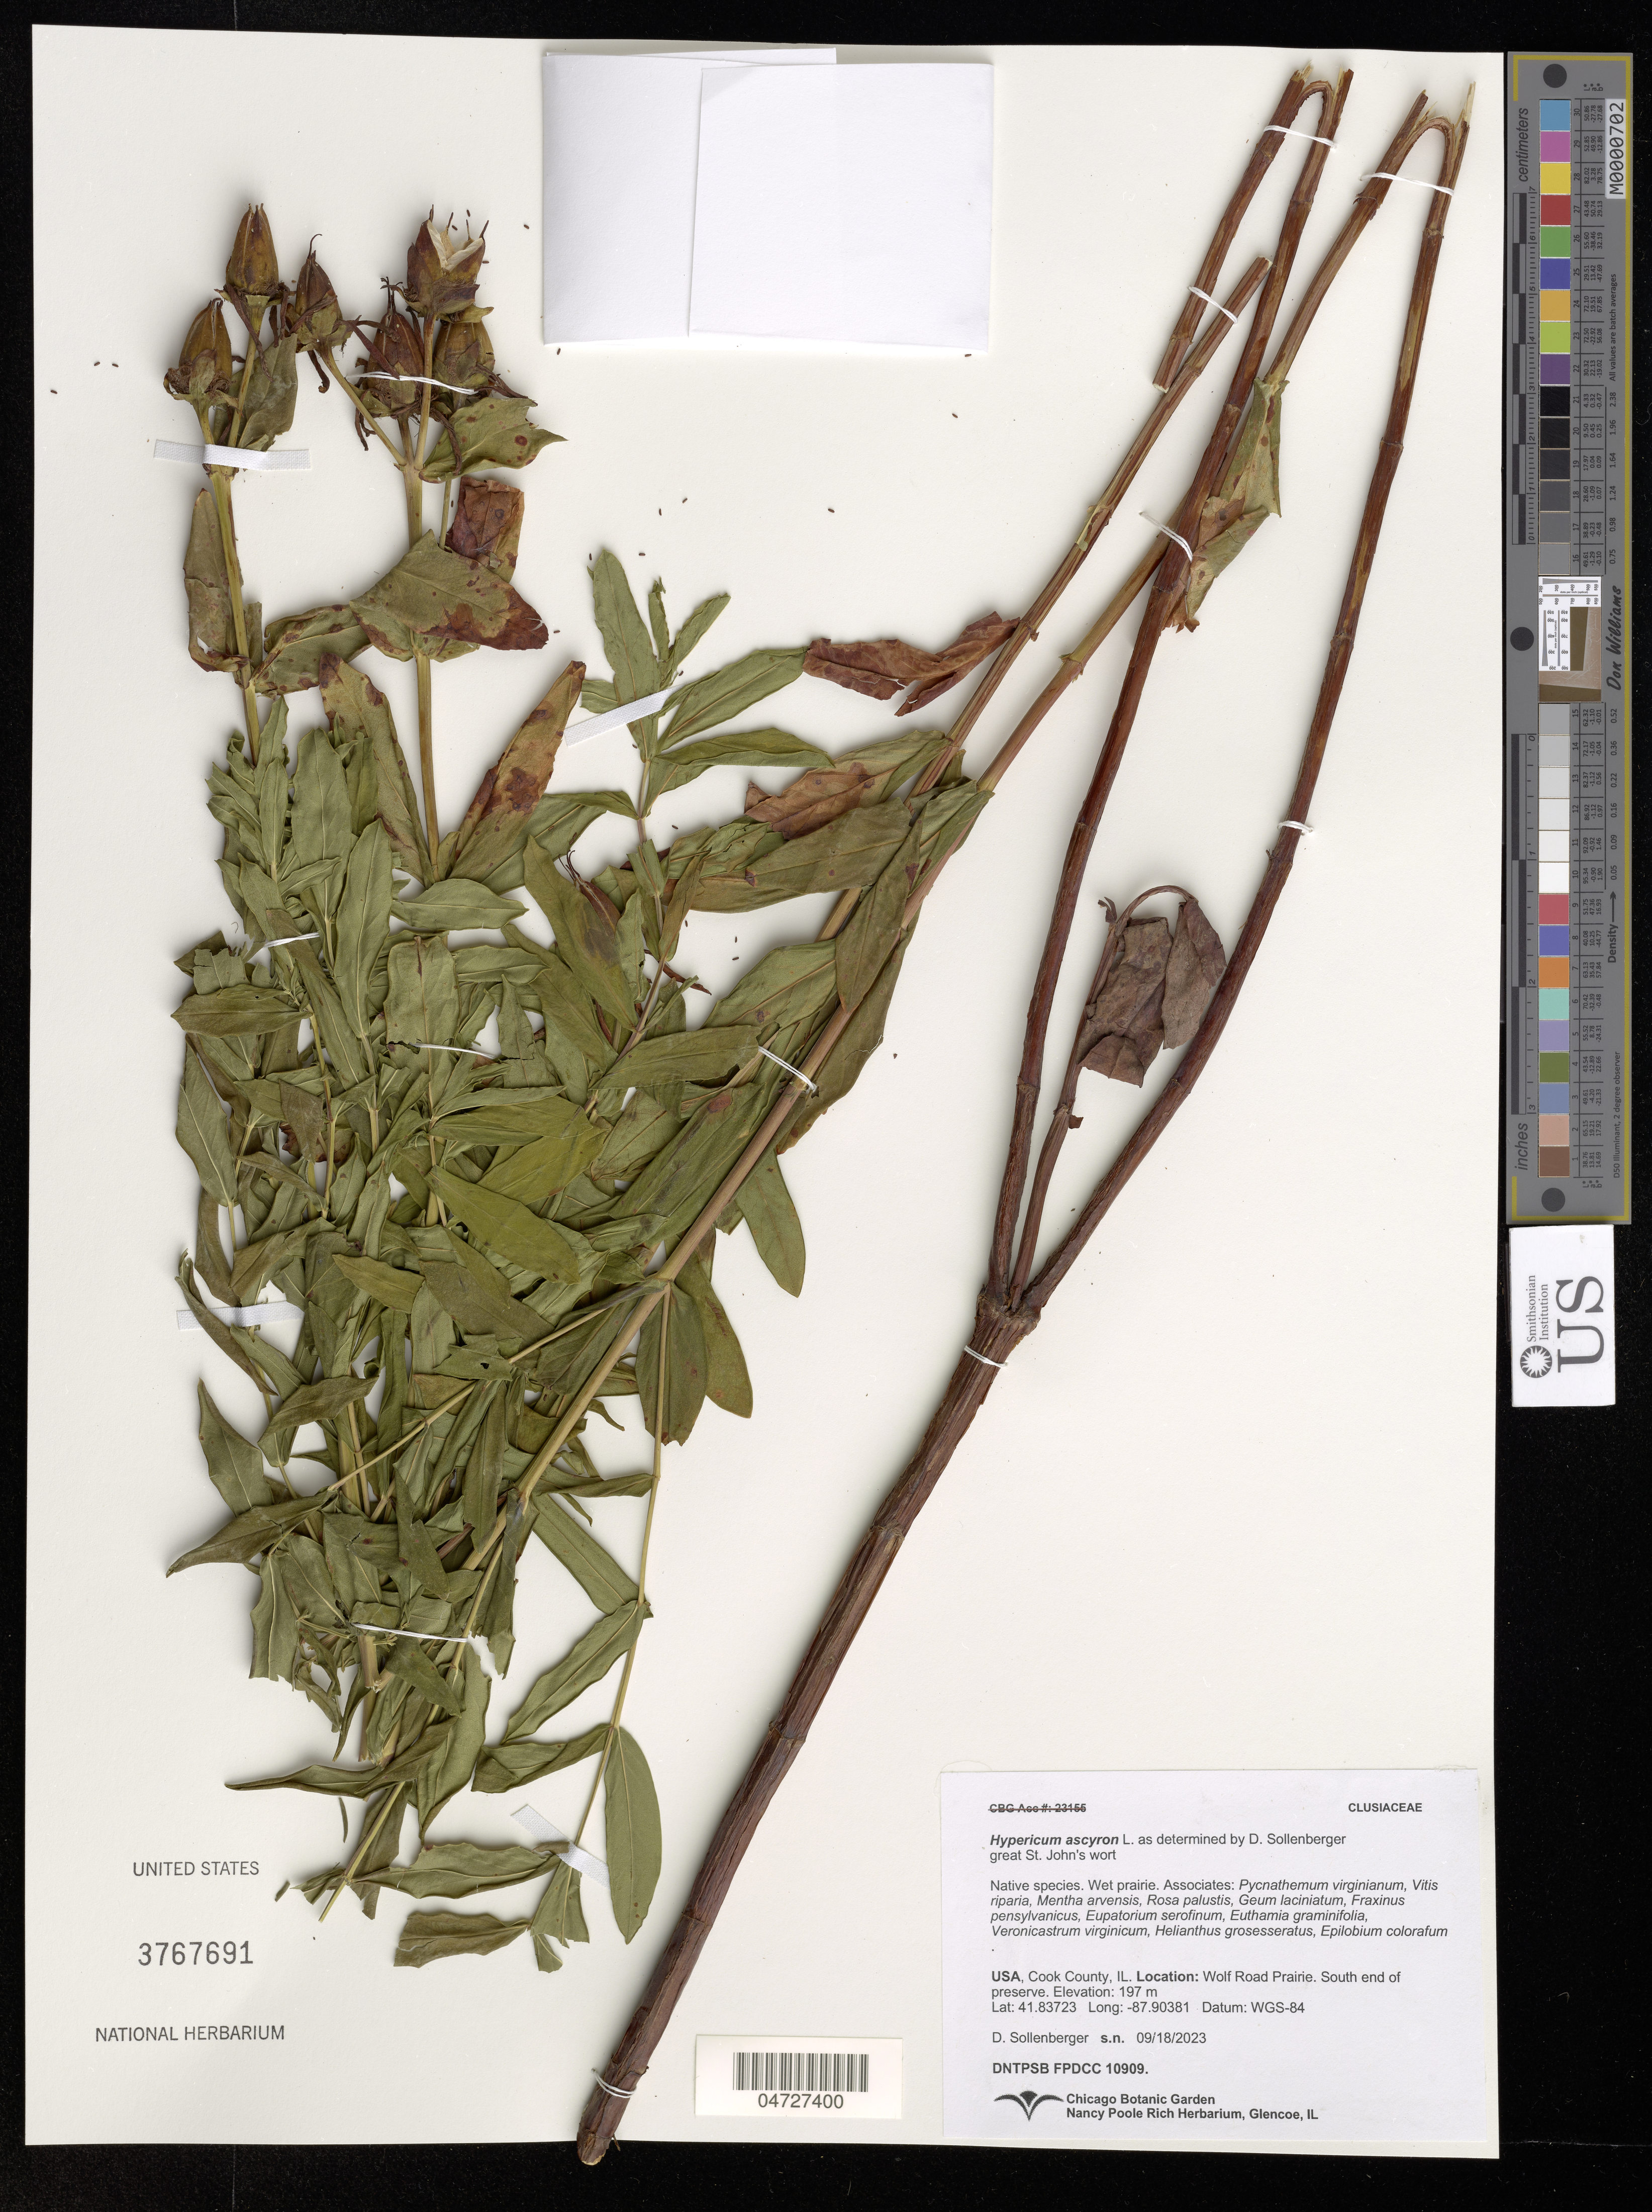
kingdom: Plantae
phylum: Tracheophyta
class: Magnoliopsida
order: Malpighiales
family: Hypericaceae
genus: Hypericum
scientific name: Hypericum ascyron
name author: L.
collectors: D. Sollenberger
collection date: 2023-09-18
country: United States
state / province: Illinois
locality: Cook County. Wolf Road Prairie. South end of preserve.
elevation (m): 197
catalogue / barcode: US 3767691